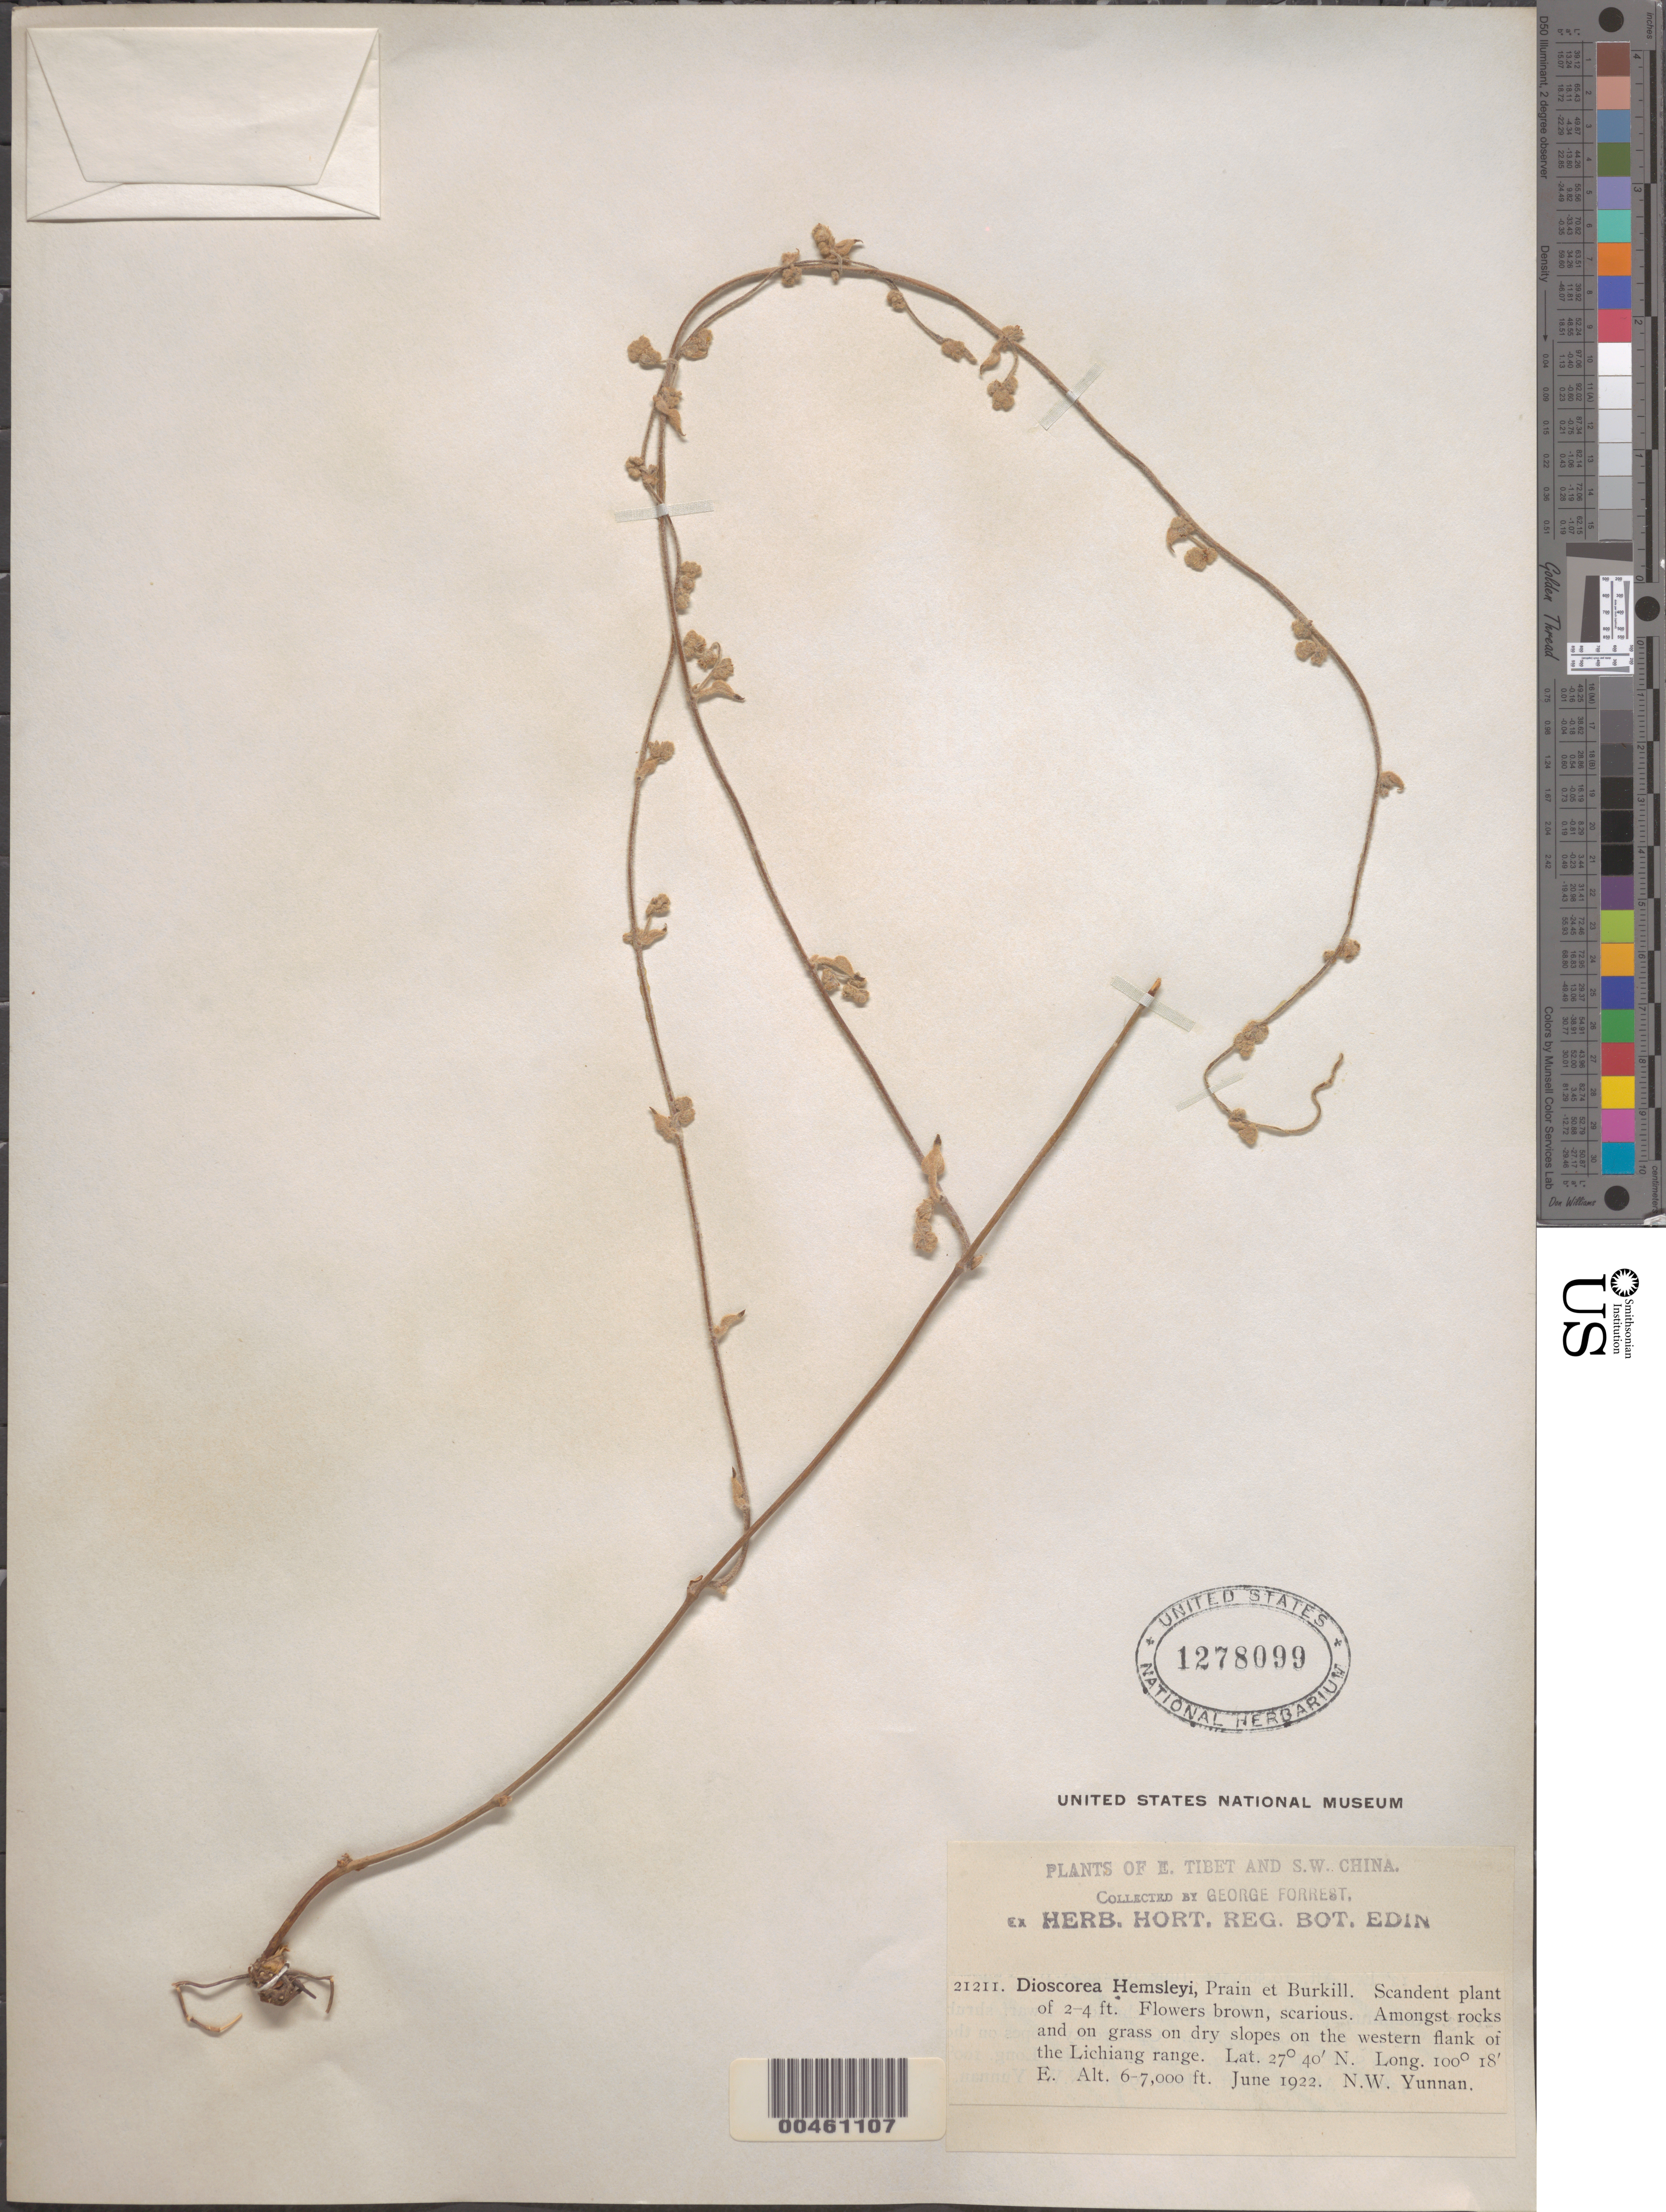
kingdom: Plantae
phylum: Tracheophyta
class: Liliopsida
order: Dioscoreales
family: Dioscoreaceae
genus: Dioscorea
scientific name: Dioscorea hemsleyi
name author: Prain & Burkill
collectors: G. Forrest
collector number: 21211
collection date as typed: Jun 1922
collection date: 1922-06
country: China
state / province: Yunnan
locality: Western flank of the Lichiang range, NW Yunnan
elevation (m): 1829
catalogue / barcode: US 1278099